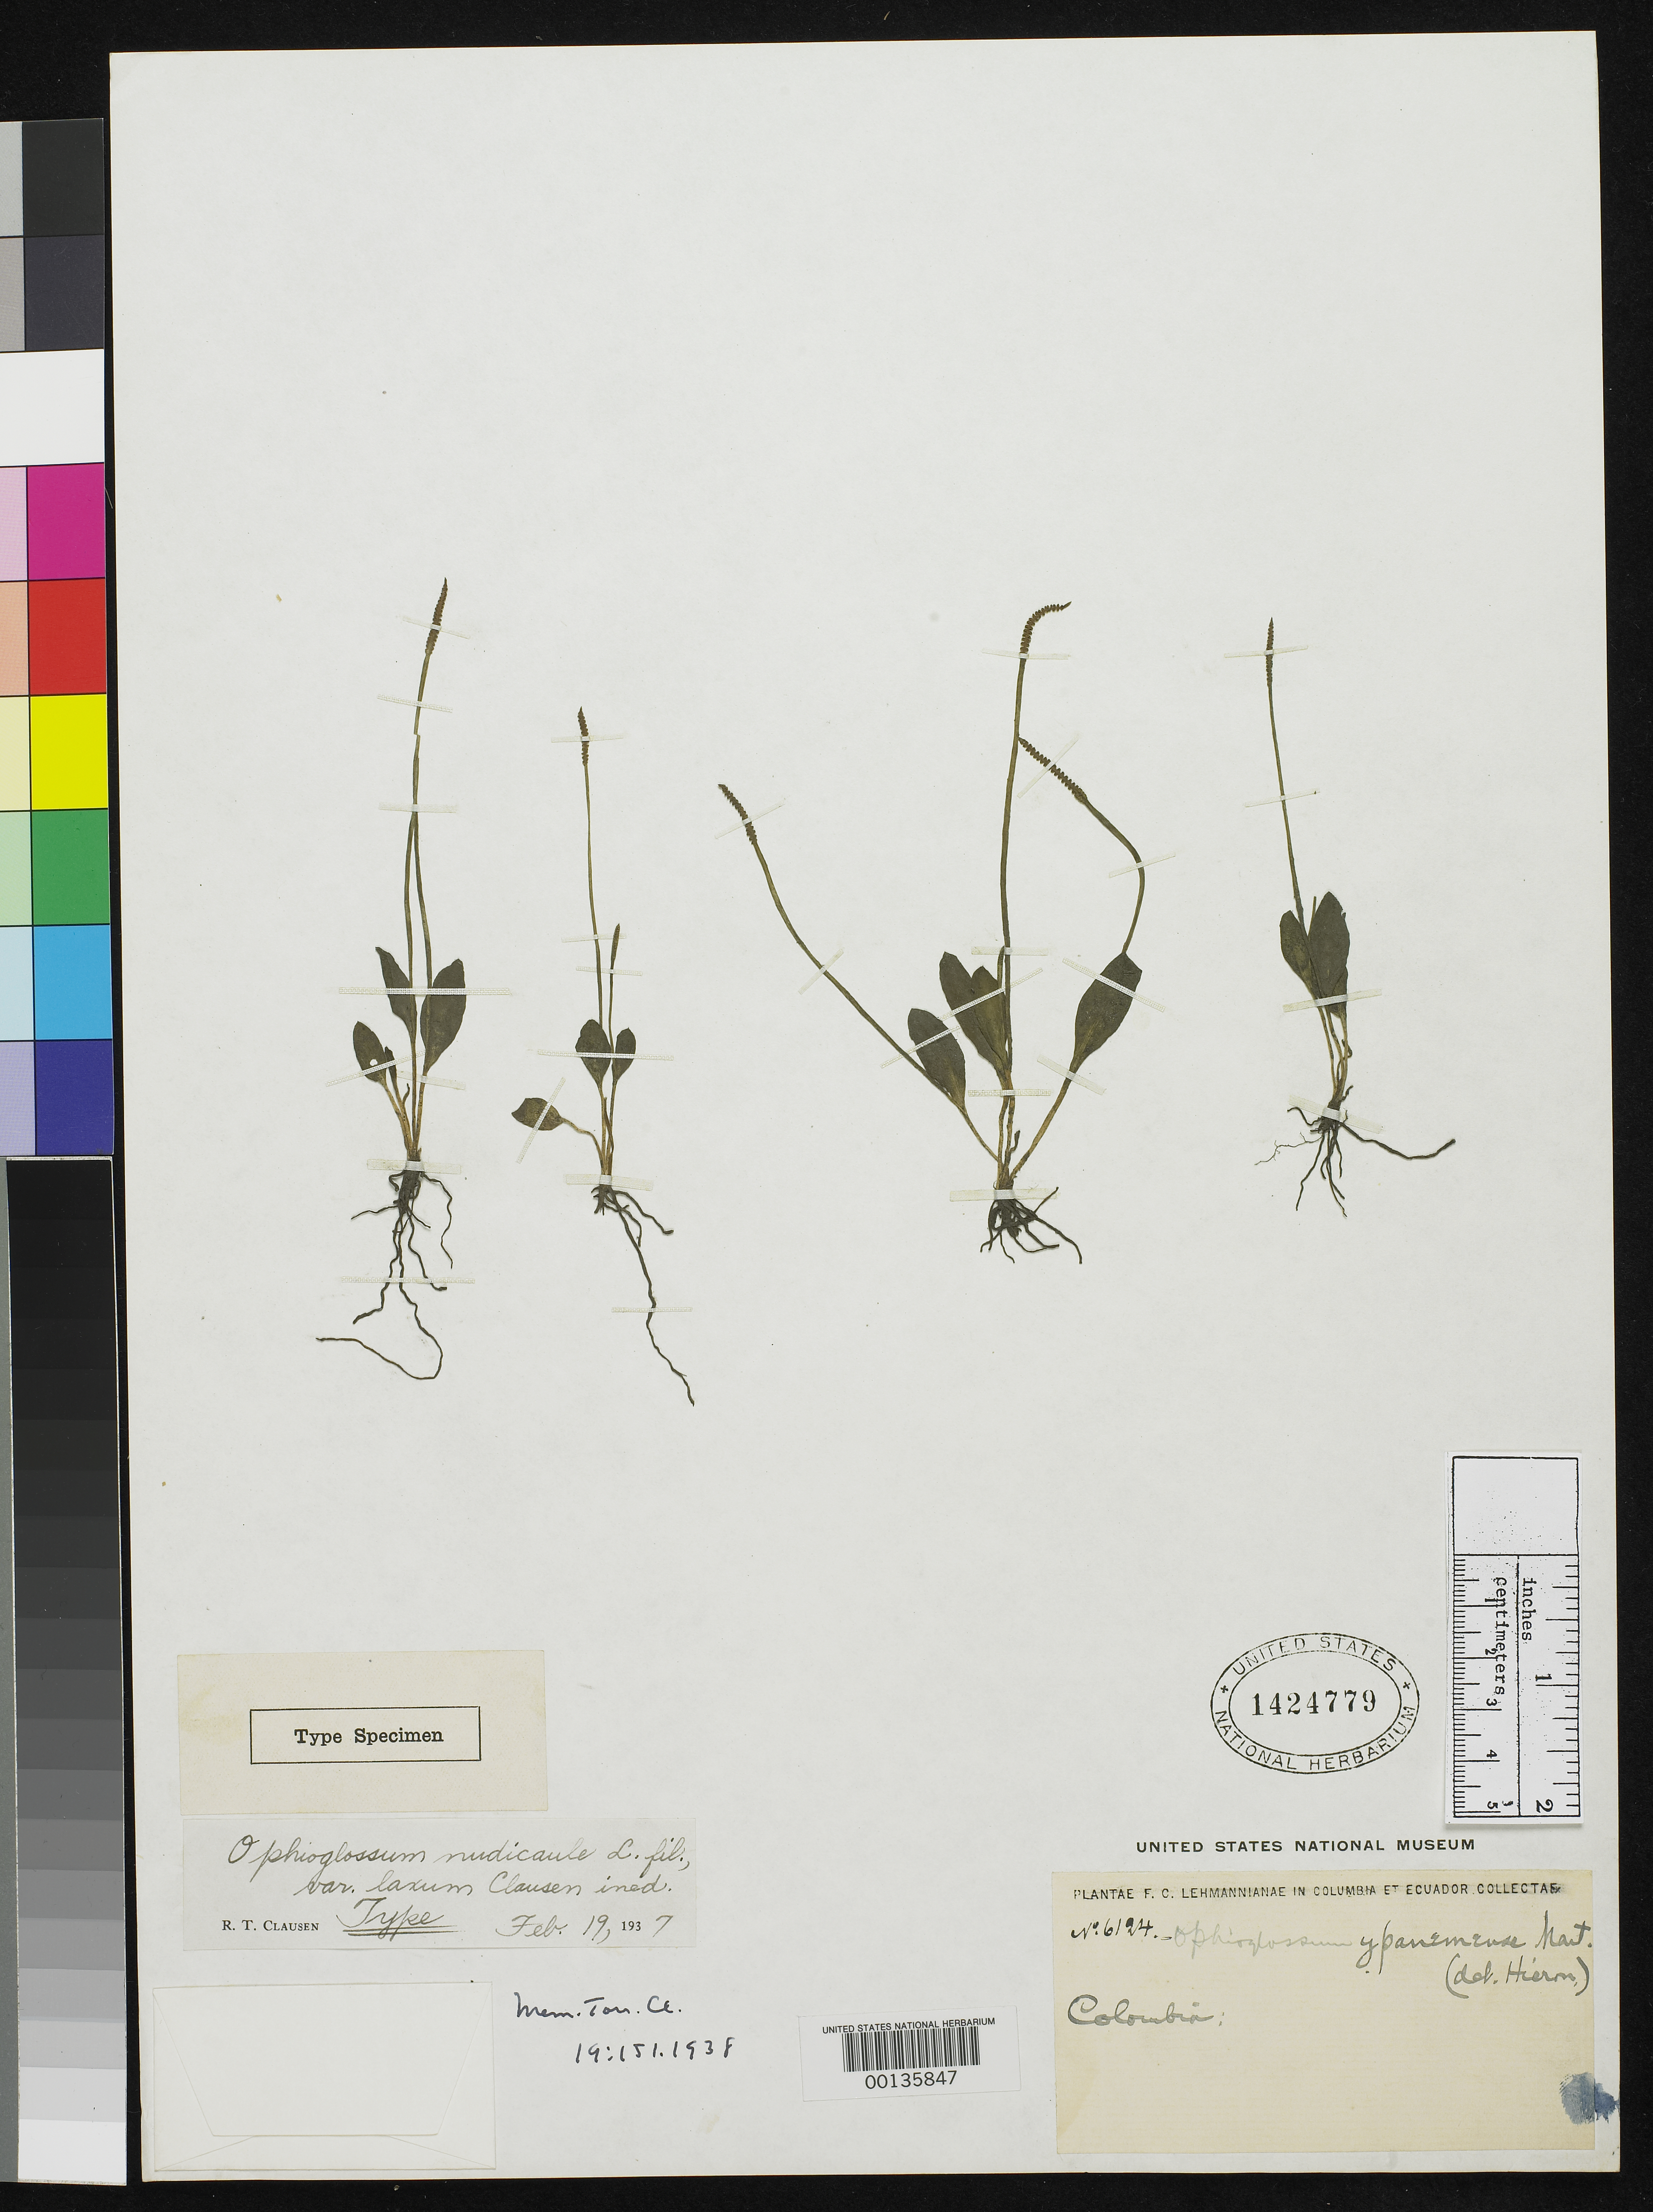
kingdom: Plantae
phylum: Tracheophyta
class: Polypodiopsida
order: Ophioglossales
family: Ophioglossaceae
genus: Ophioglossum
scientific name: Ophioglossum nudicaule var. laxum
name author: R.T. Clausen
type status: Holotype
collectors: F. C. Lehmann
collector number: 6124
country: Colombia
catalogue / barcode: US 1424779